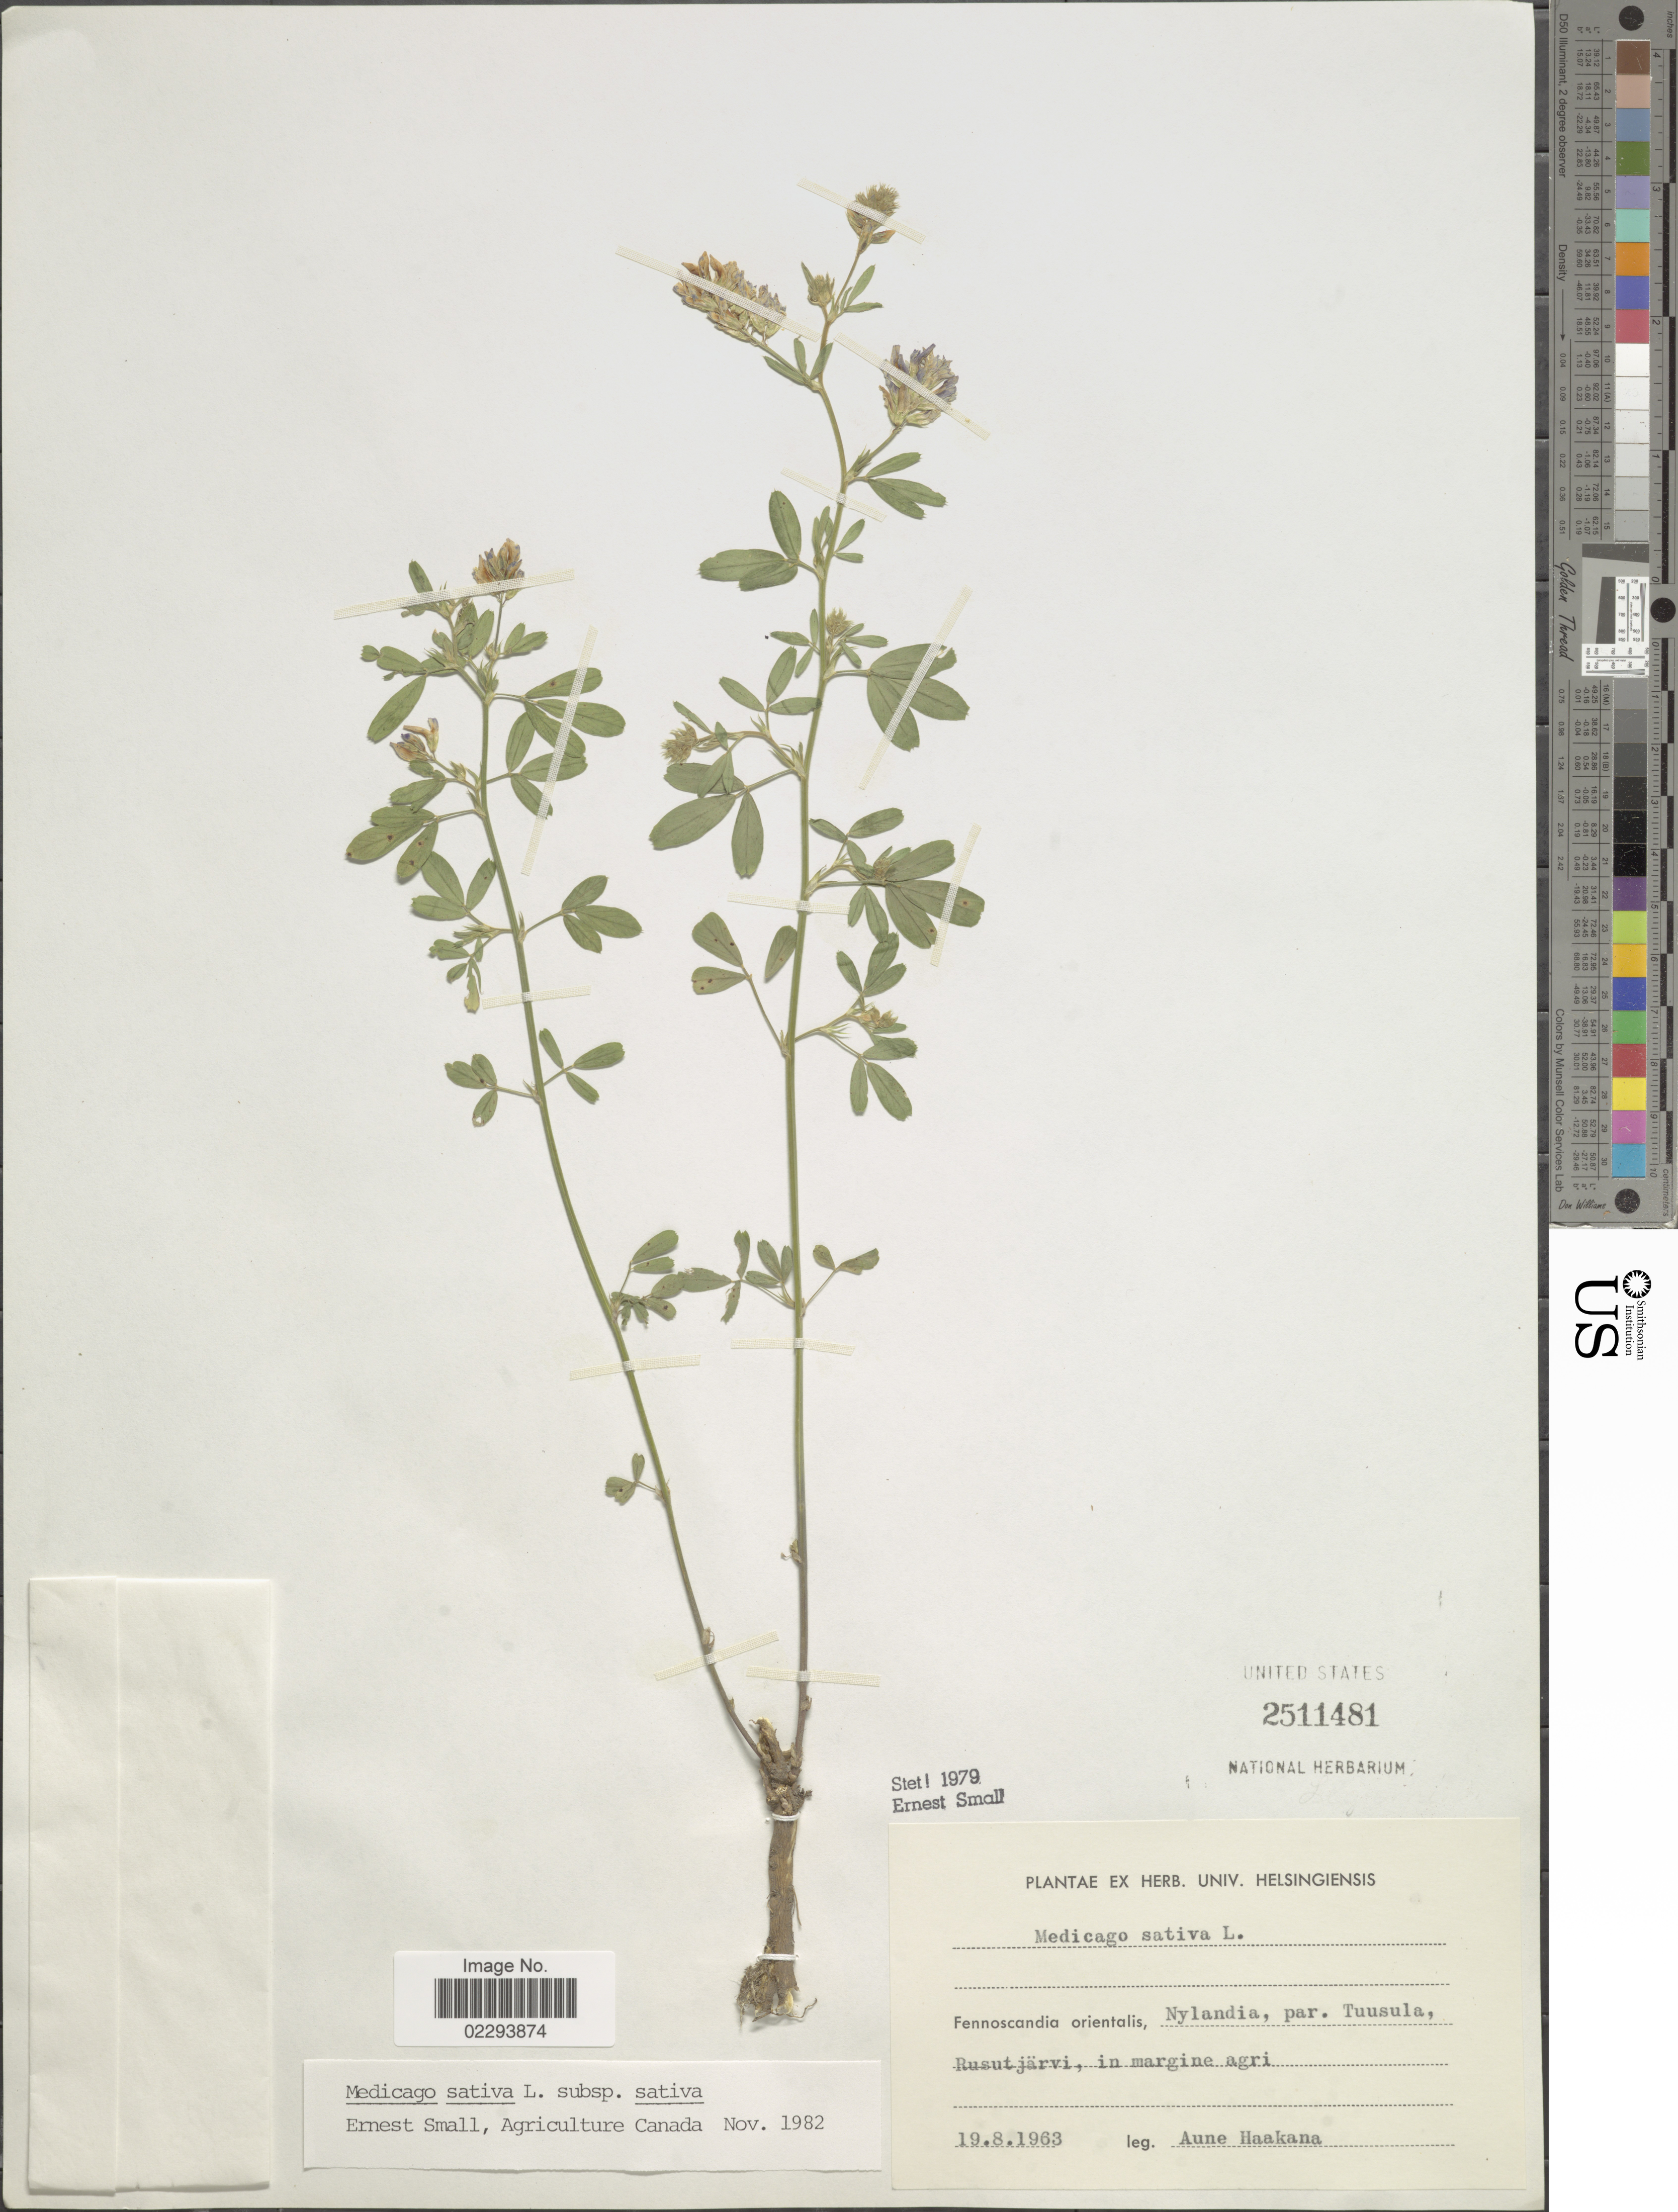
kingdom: Plantae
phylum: Tracheophyta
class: Magnoliopsida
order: Fabales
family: Fabaceae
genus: Medicago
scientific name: Medicago sativa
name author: L.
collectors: A. Haakana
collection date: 1963-08-19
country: Finland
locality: Fennoscandia orientalis, Nylandia, par. Tuusula, Rusutjarvi, in margine agri.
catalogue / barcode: US 2511481